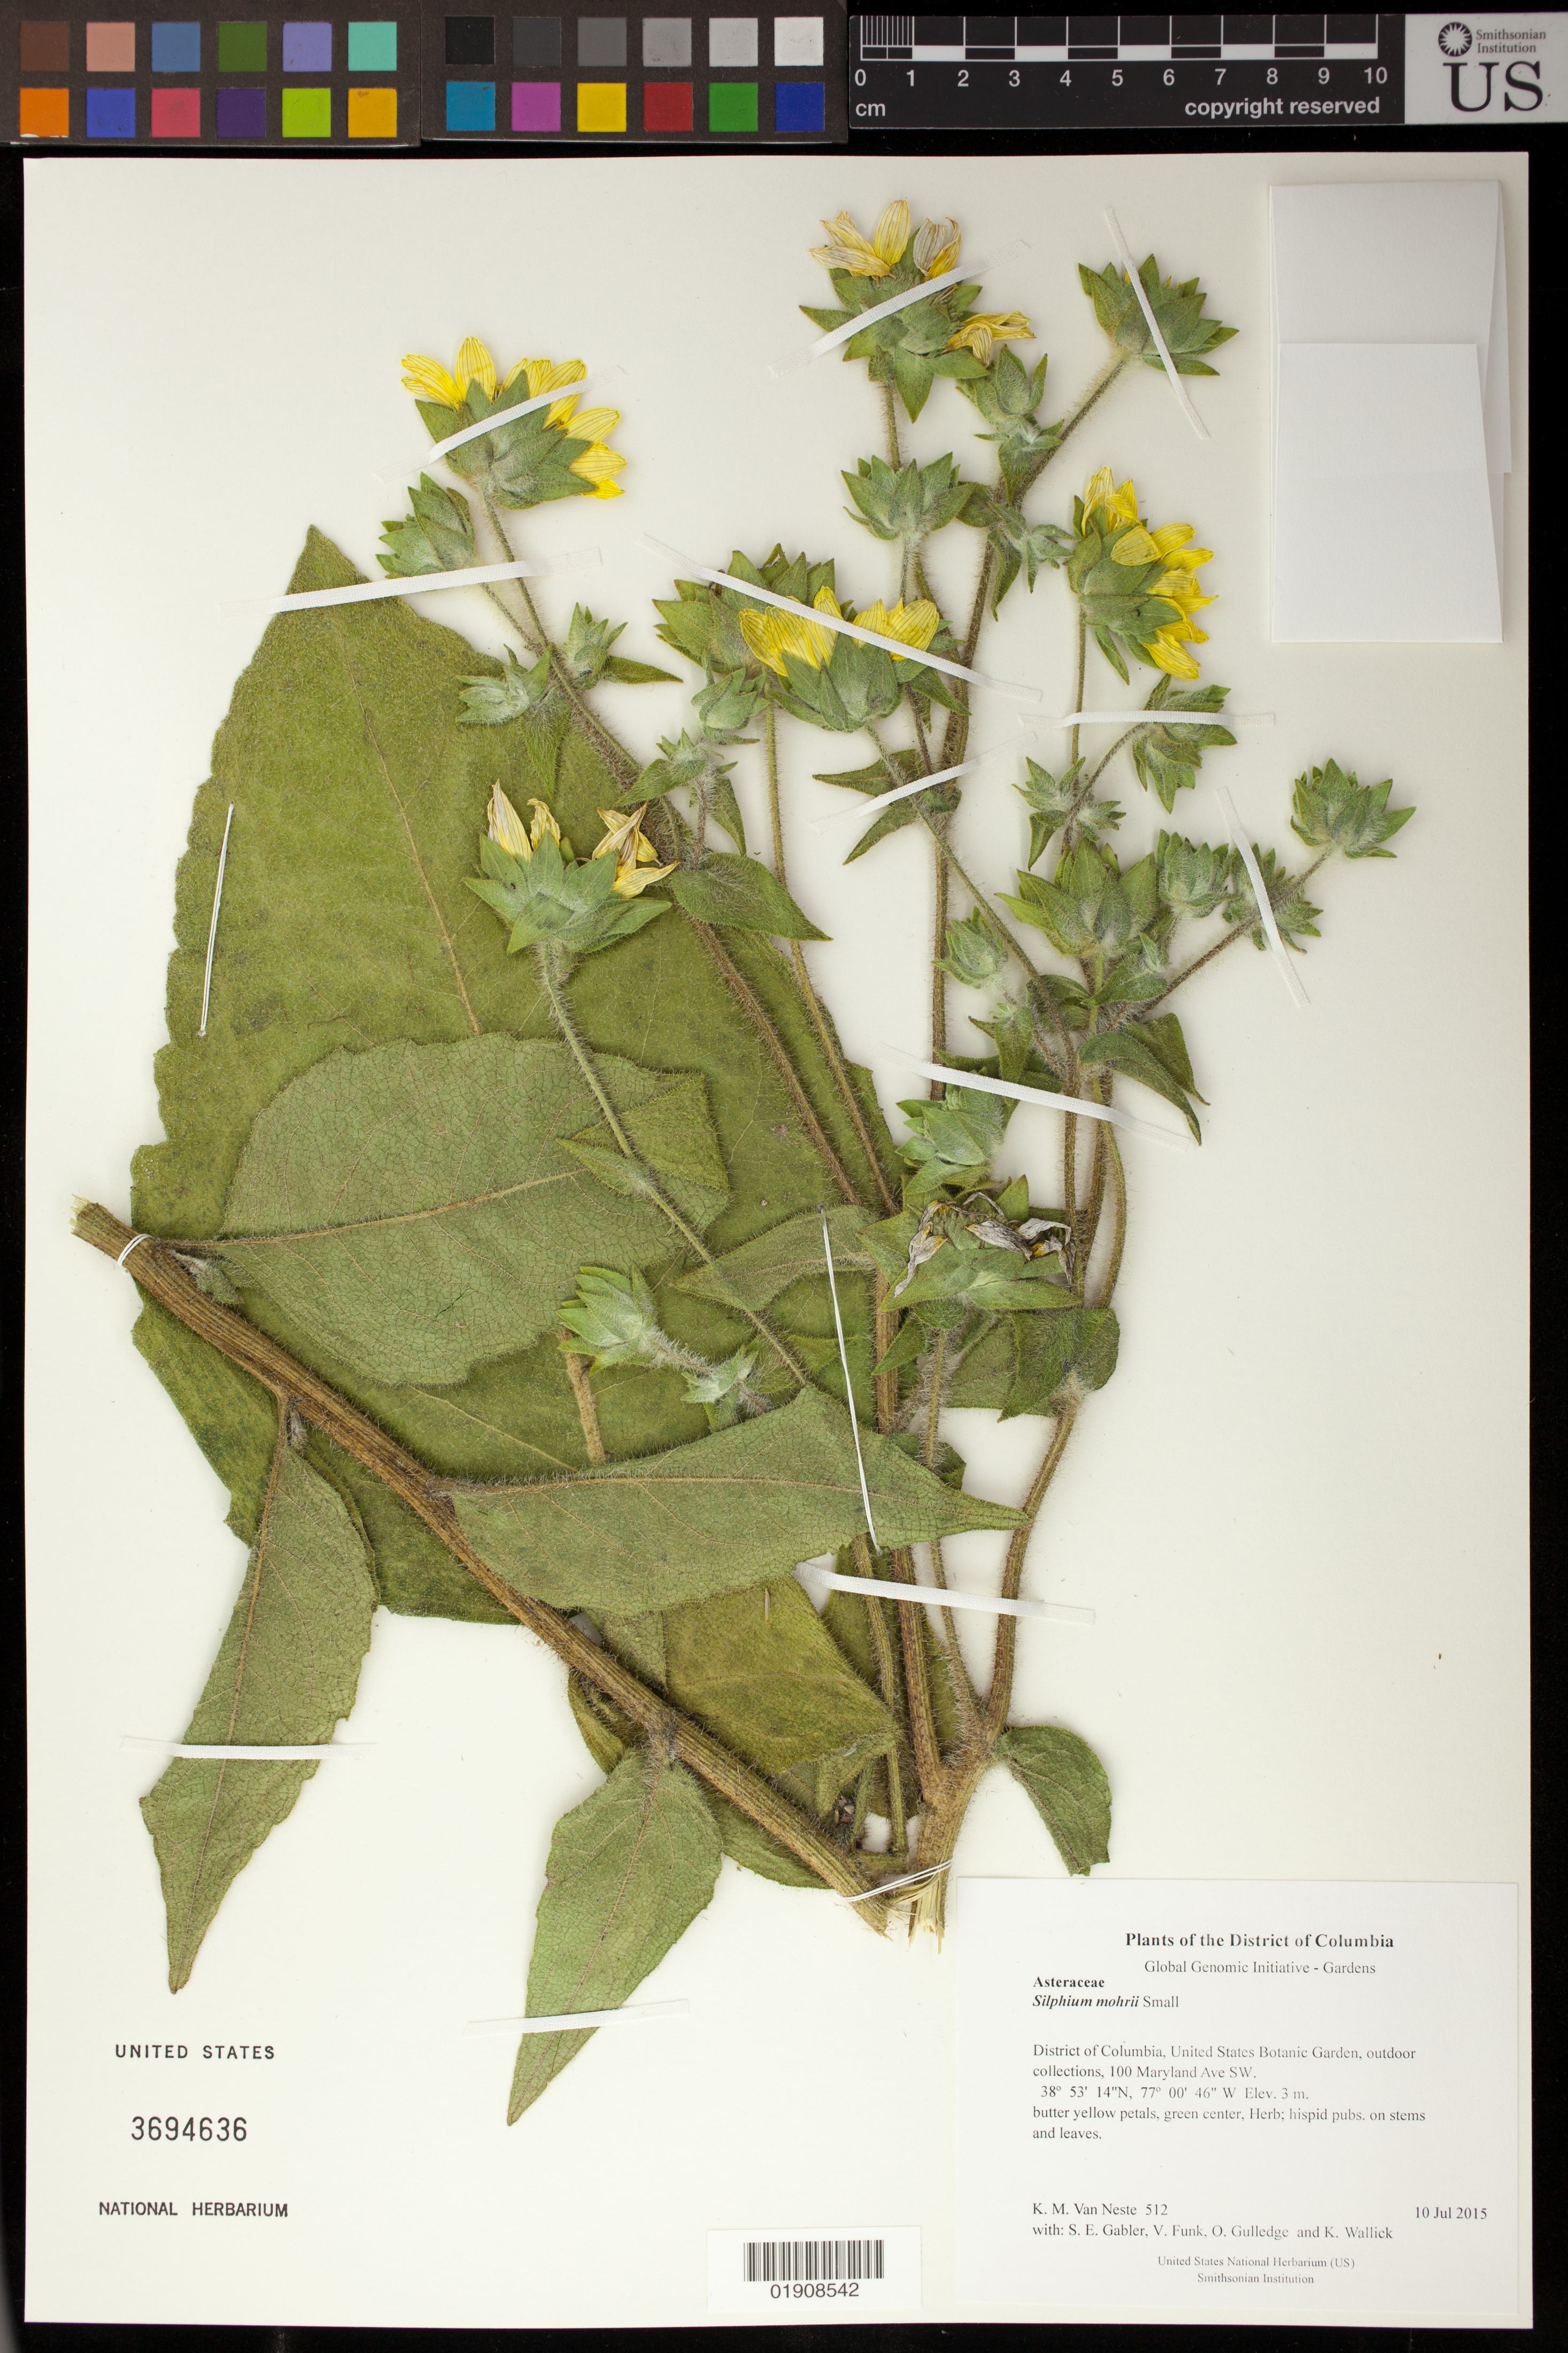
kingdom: Plantae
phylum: Tracheophyta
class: Magnoliopsida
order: Asterales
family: Asteraceae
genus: Silphium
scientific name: Silphium mohrii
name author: Small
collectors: K. M. Van Neste, S. E. Gabler, V. Funk, O. Gulledge & K. Wallick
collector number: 512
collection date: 2015-07-10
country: United States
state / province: District of Columbia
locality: United States Botanic Garden, outdoor collections, 100 Maryland Ave SW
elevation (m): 3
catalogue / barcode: US 3694636